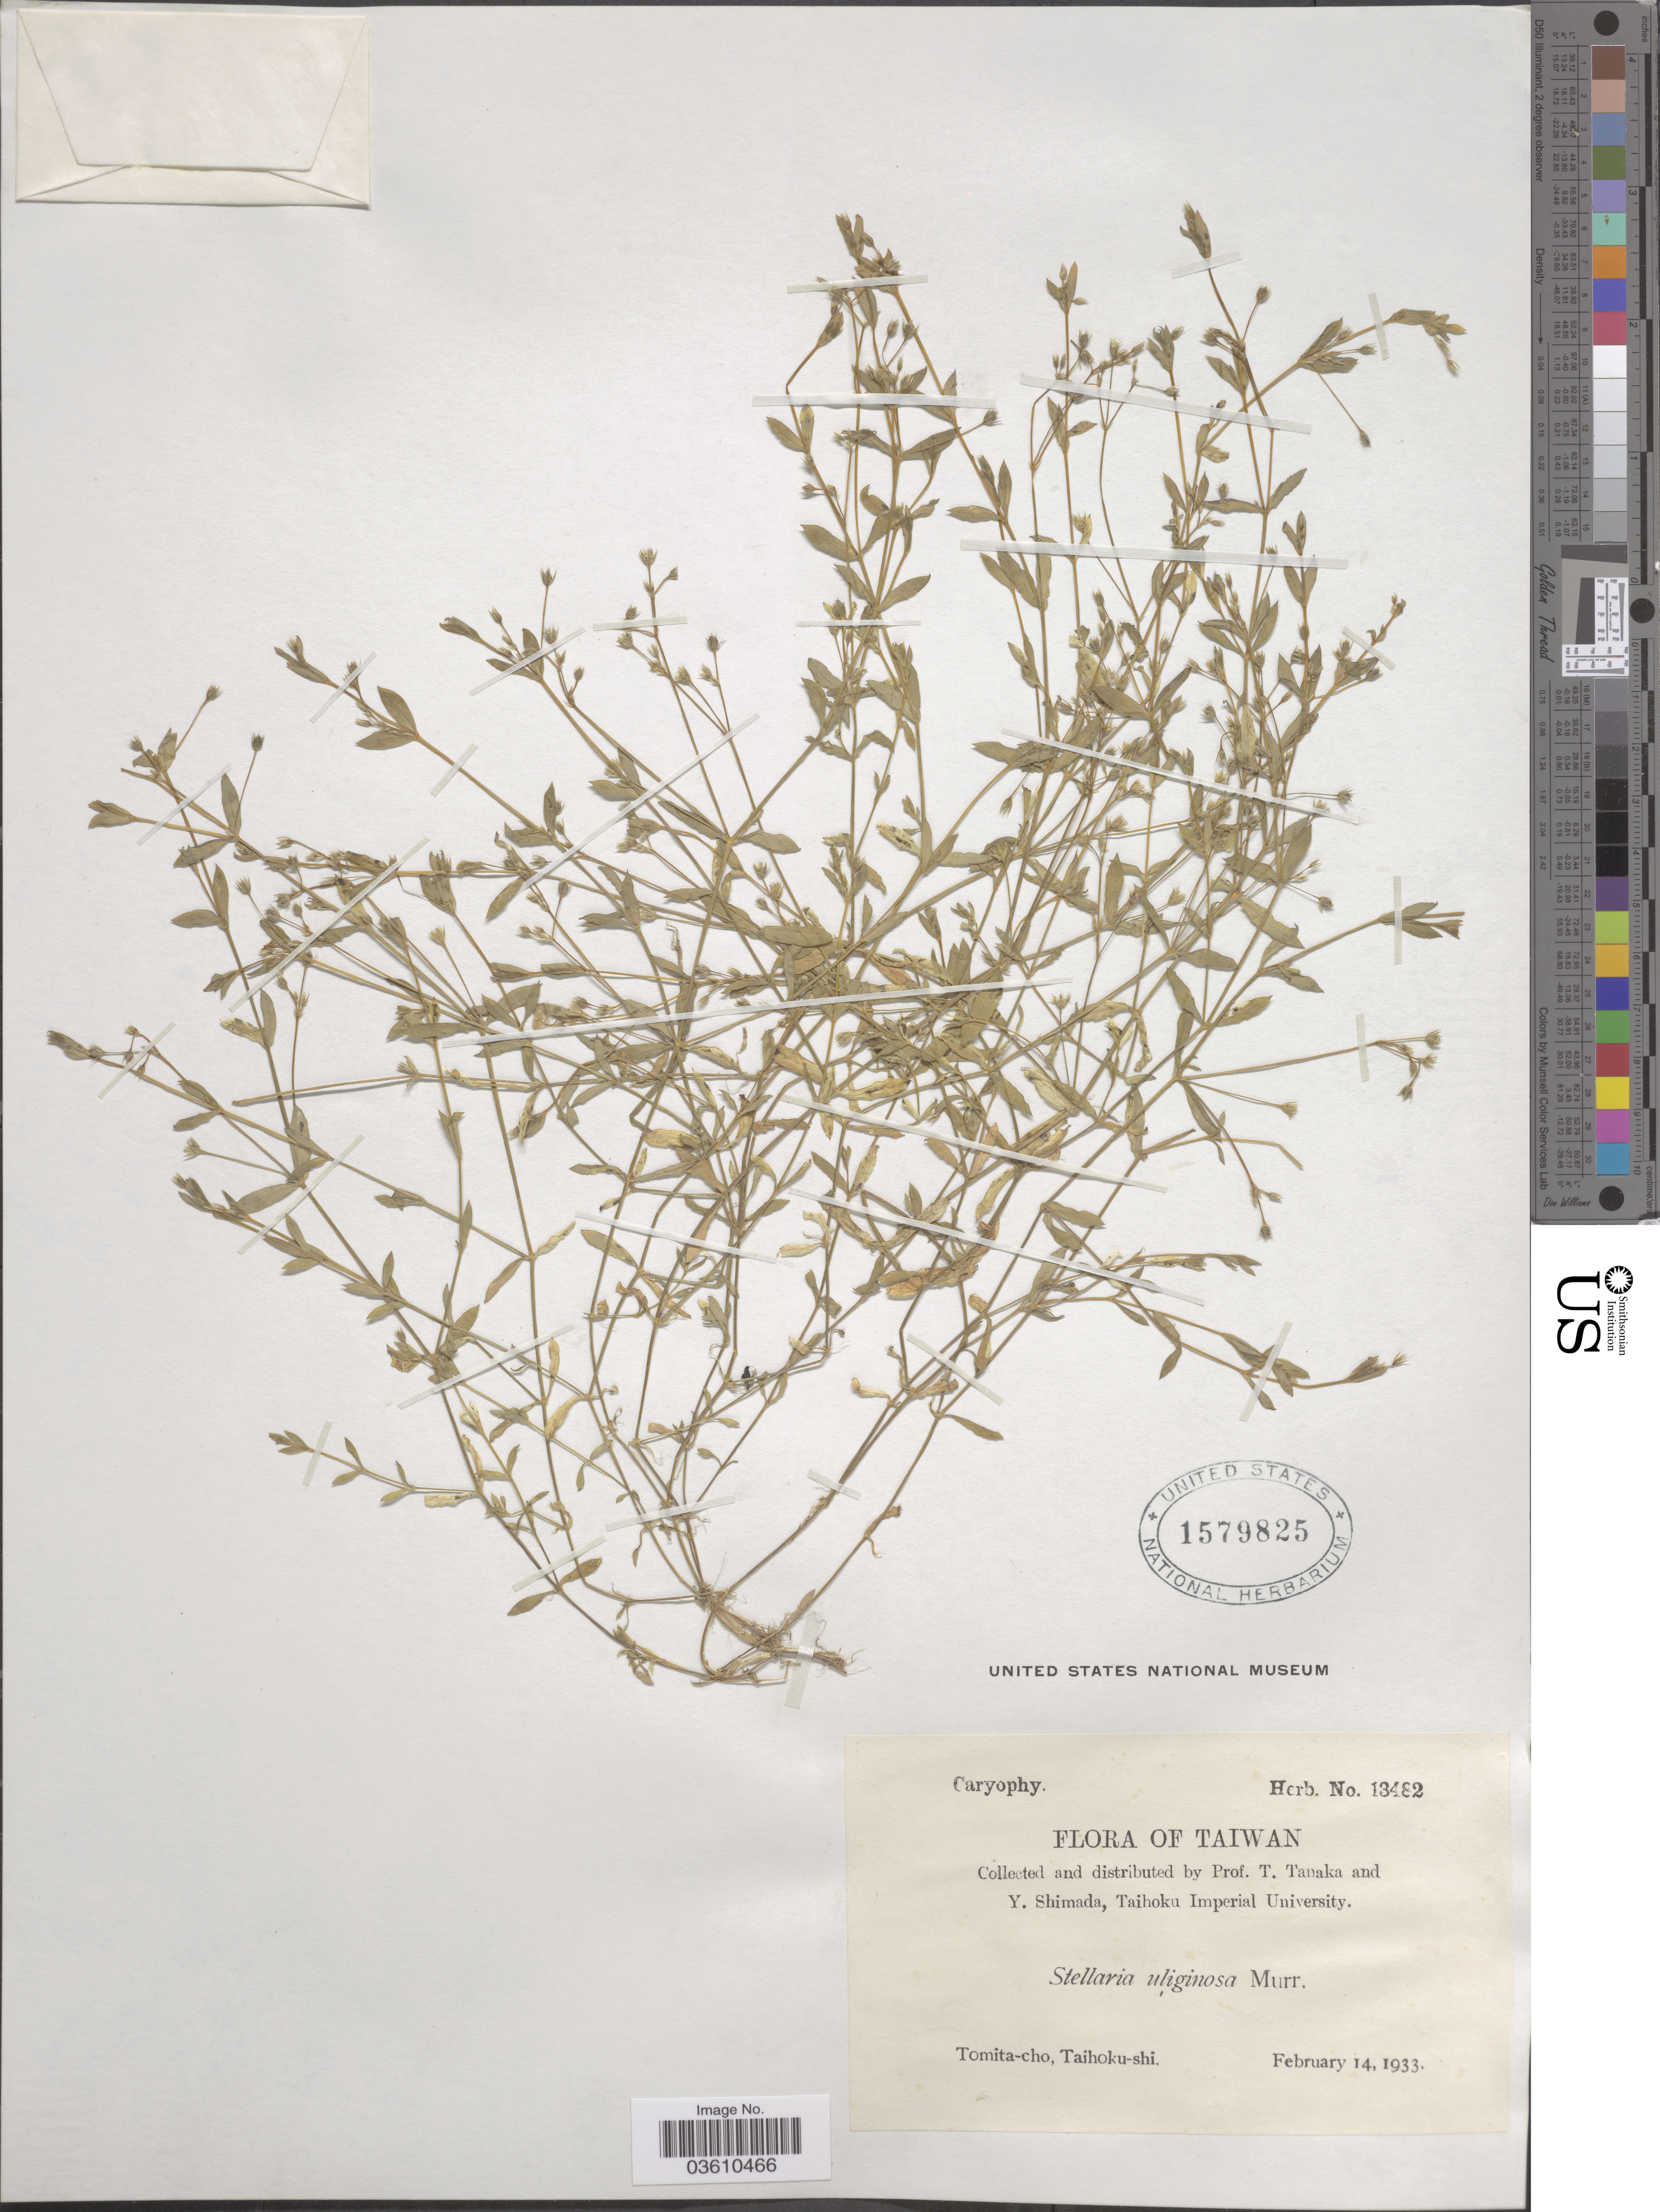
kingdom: Plantae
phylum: Tracheophyta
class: Magnoliopsida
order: Caryophyllales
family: Caryophyllaceae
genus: Stellaria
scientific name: Stellaria alsinoides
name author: Boiss. & Buhse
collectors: T. Tanaka & Y. Shimada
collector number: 13482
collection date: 1933-02-14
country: Taiwan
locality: Tomita-cho, Taihoku-shi.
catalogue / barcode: US 1579825